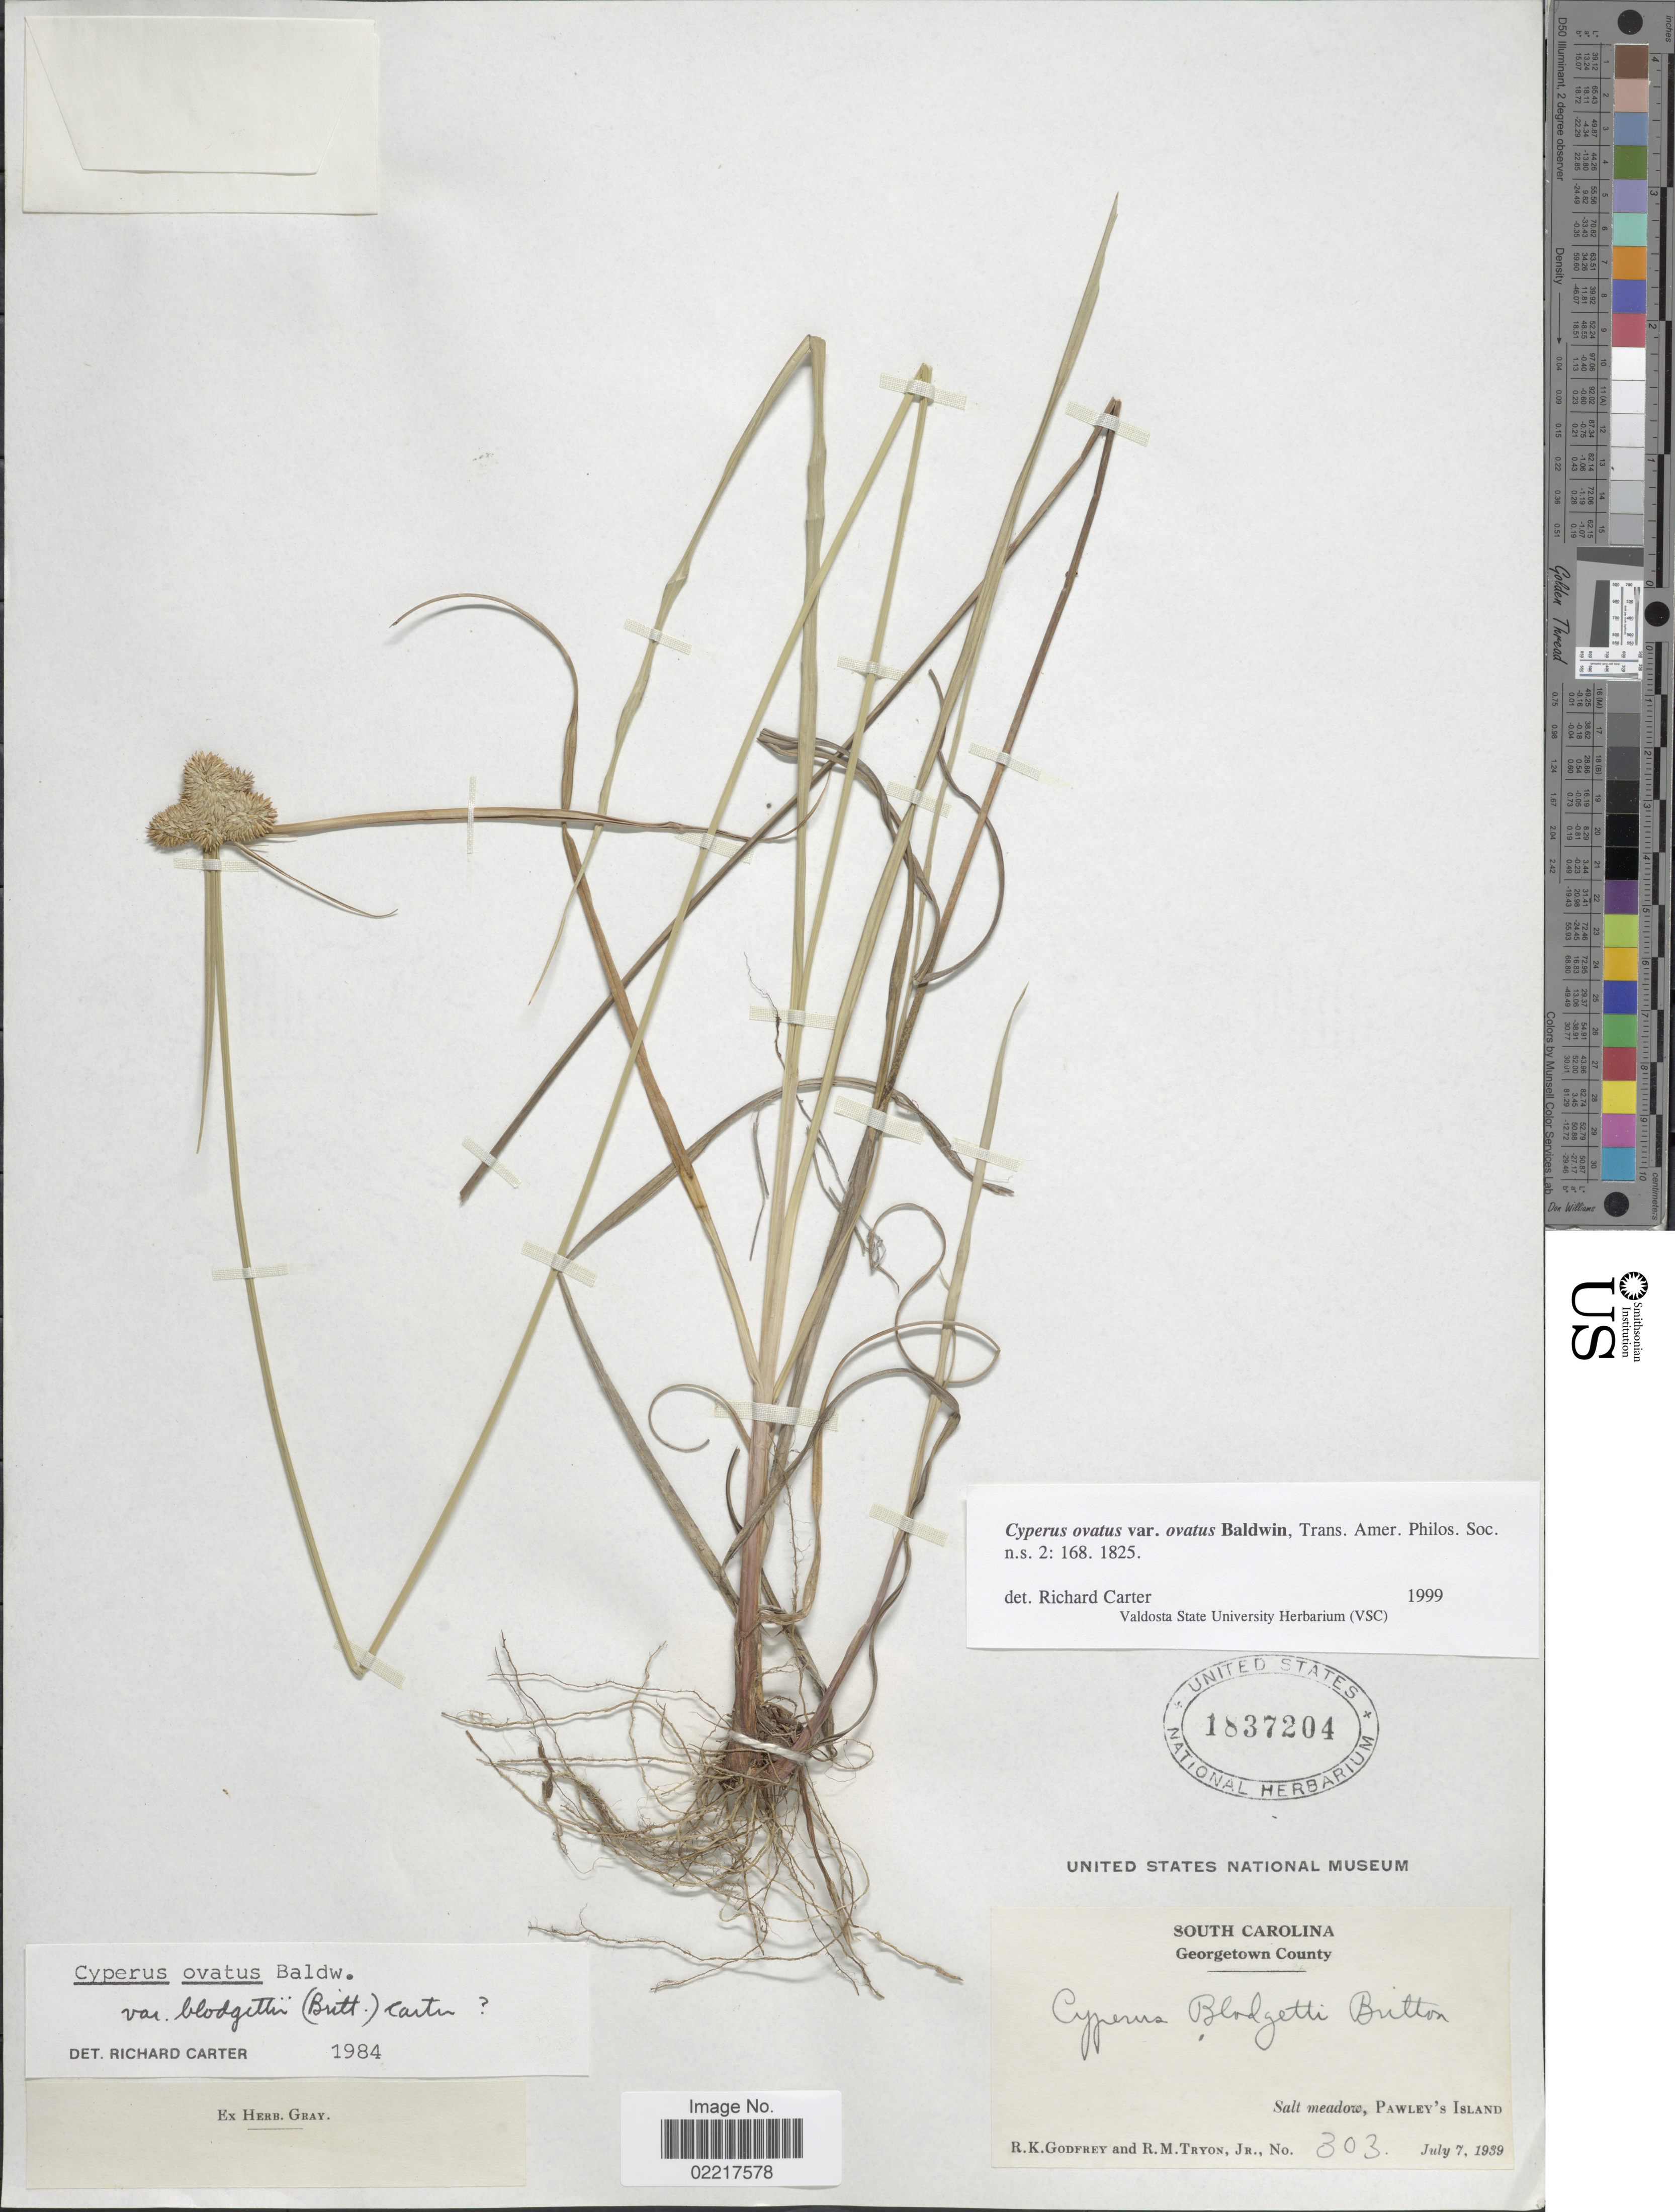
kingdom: Plantae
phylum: Tracheophyta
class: Liliopsida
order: Poales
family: Cyperaceae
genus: Cyperus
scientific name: Cyperus ovatus var. ovatus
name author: Baldwin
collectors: R. K. Godfrey & R. M. Tryon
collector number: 303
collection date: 1939-07-07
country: United States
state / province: South Carolina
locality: Georgetown County, Salt meadow, Pawley's Island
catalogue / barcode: US 1837204